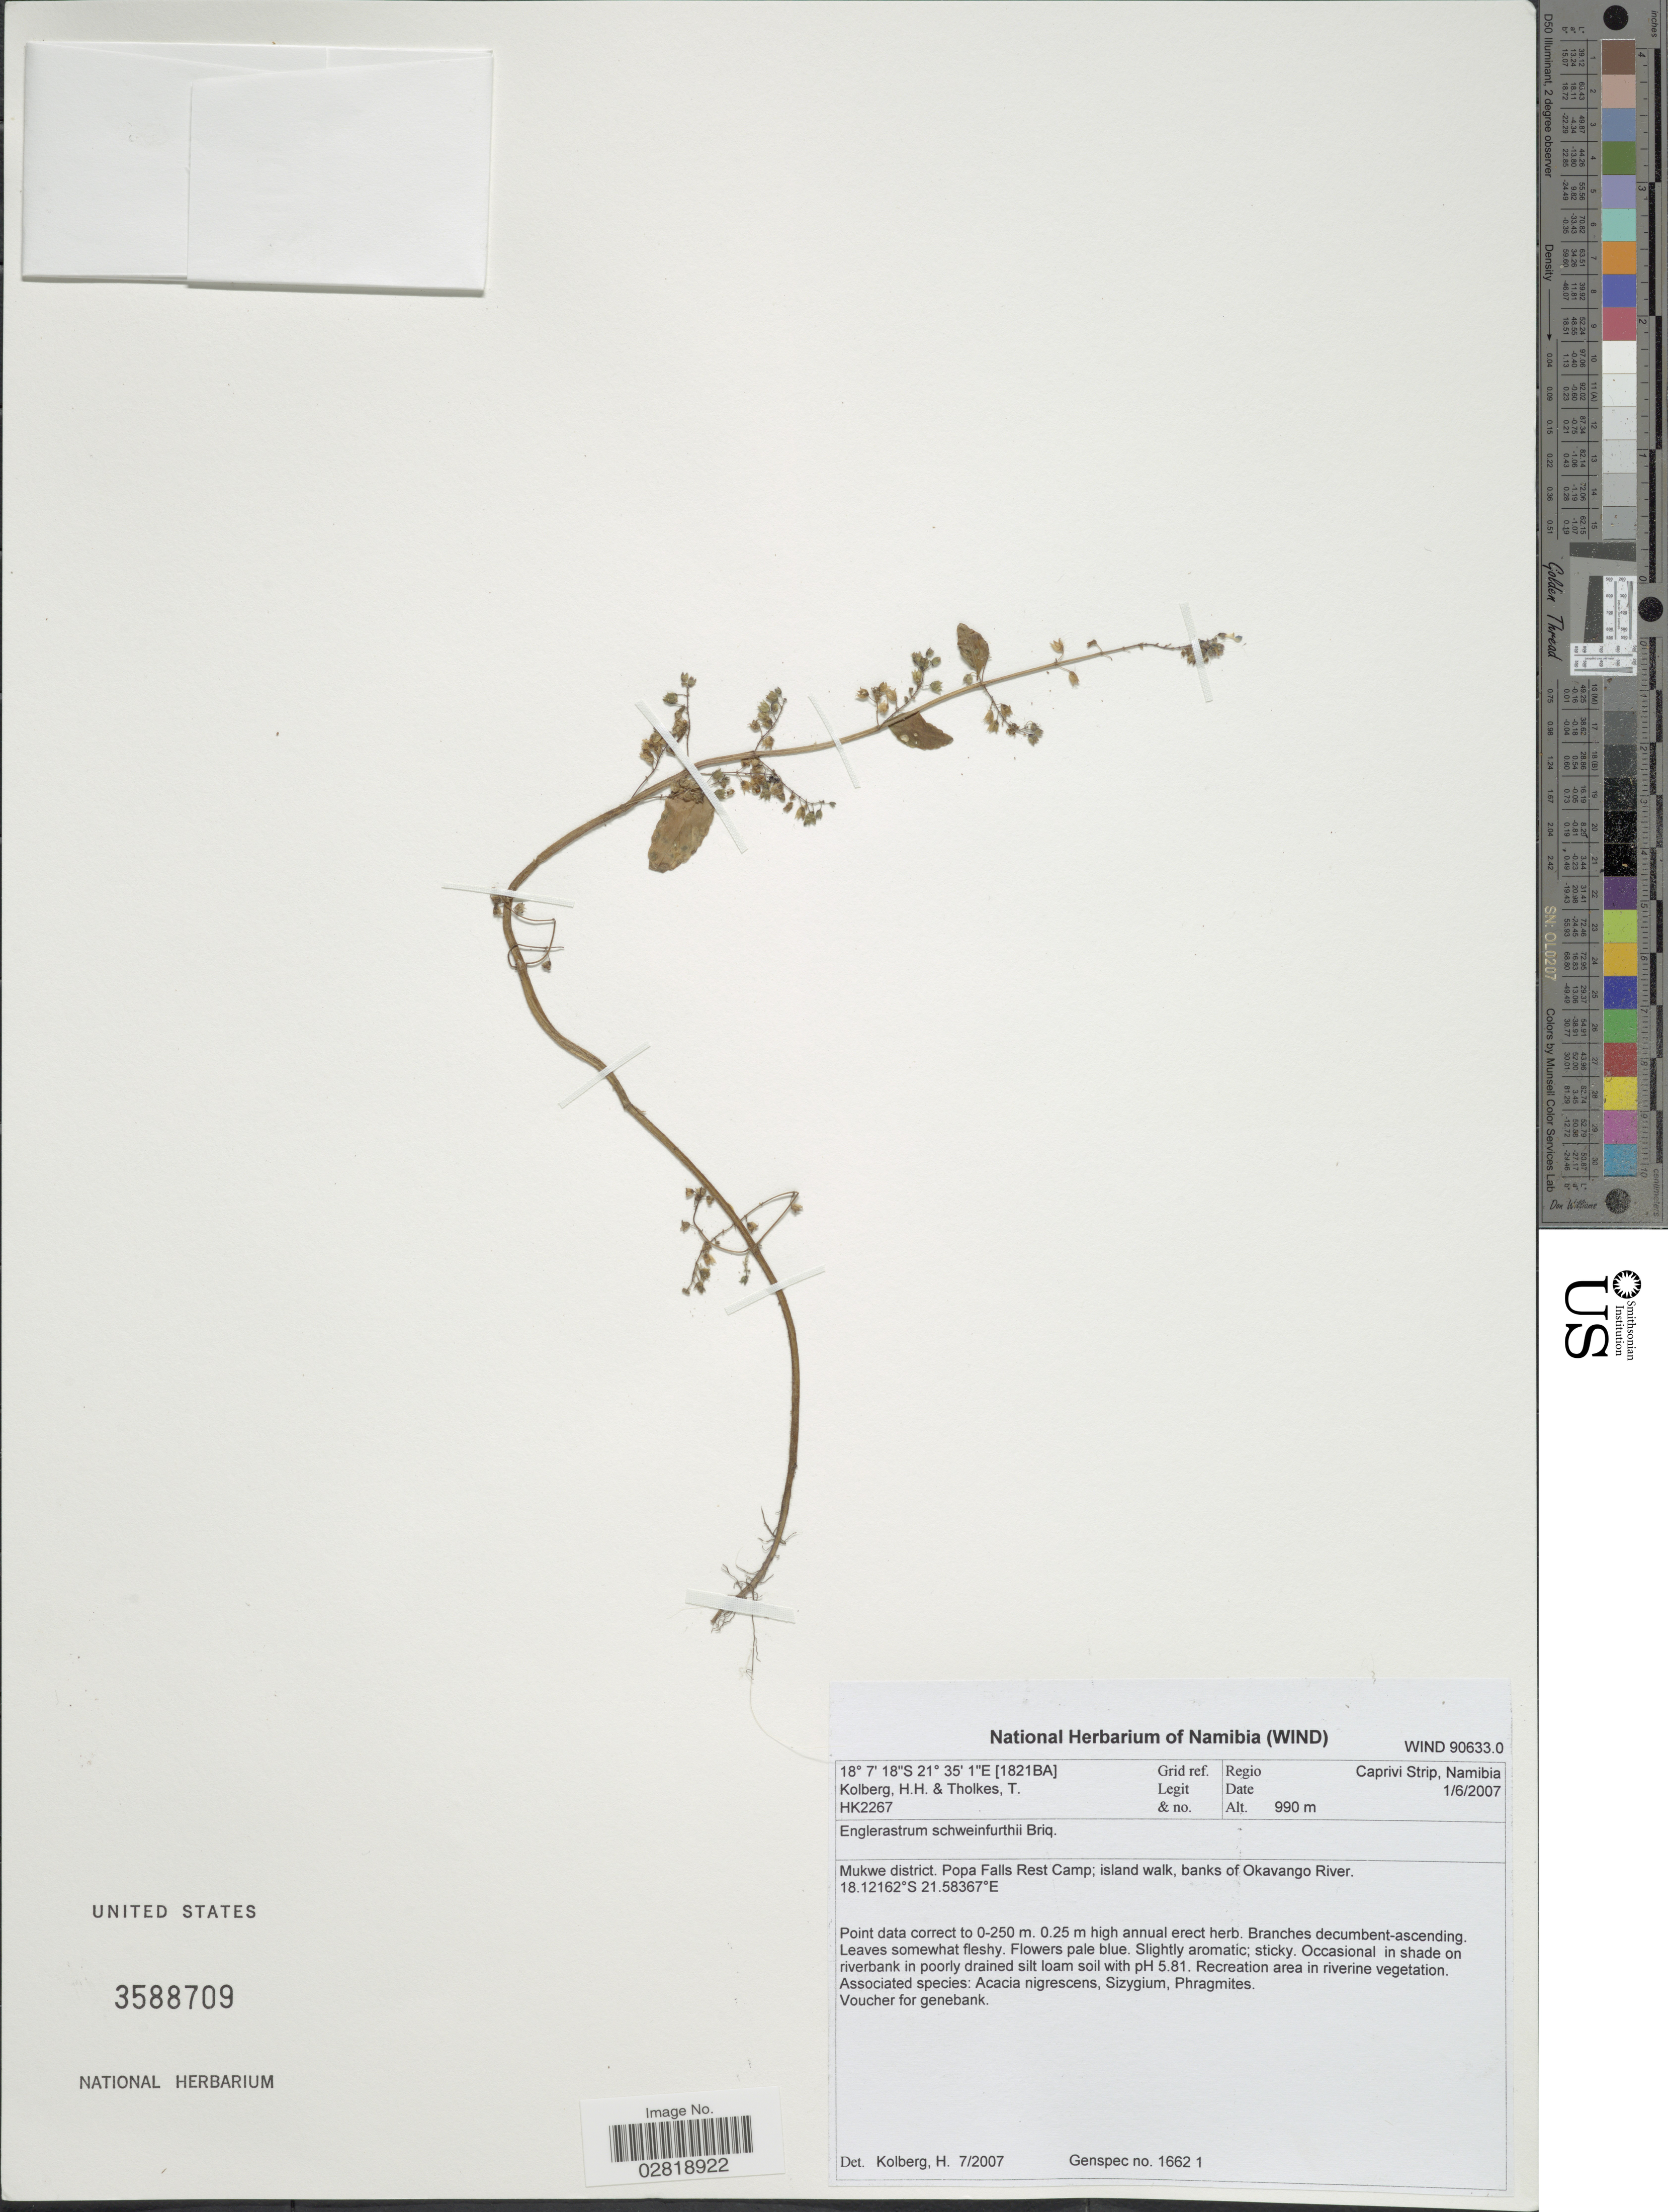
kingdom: Plantae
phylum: Tracheophyta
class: Magnoliopsida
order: Lamiales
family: Lamiaceae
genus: Englerastrum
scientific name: Englerastrum schweinfurthii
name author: Briq.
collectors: H. H. Kolberg & T. Tholkes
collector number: HK2267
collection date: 2007-06-01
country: Namibia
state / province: Caprivi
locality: Regio Caprivi Strip. Mukwe district. Popa Falls Rest Camp; inland walk, banks of Okavango River.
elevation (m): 990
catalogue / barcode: US 3588709